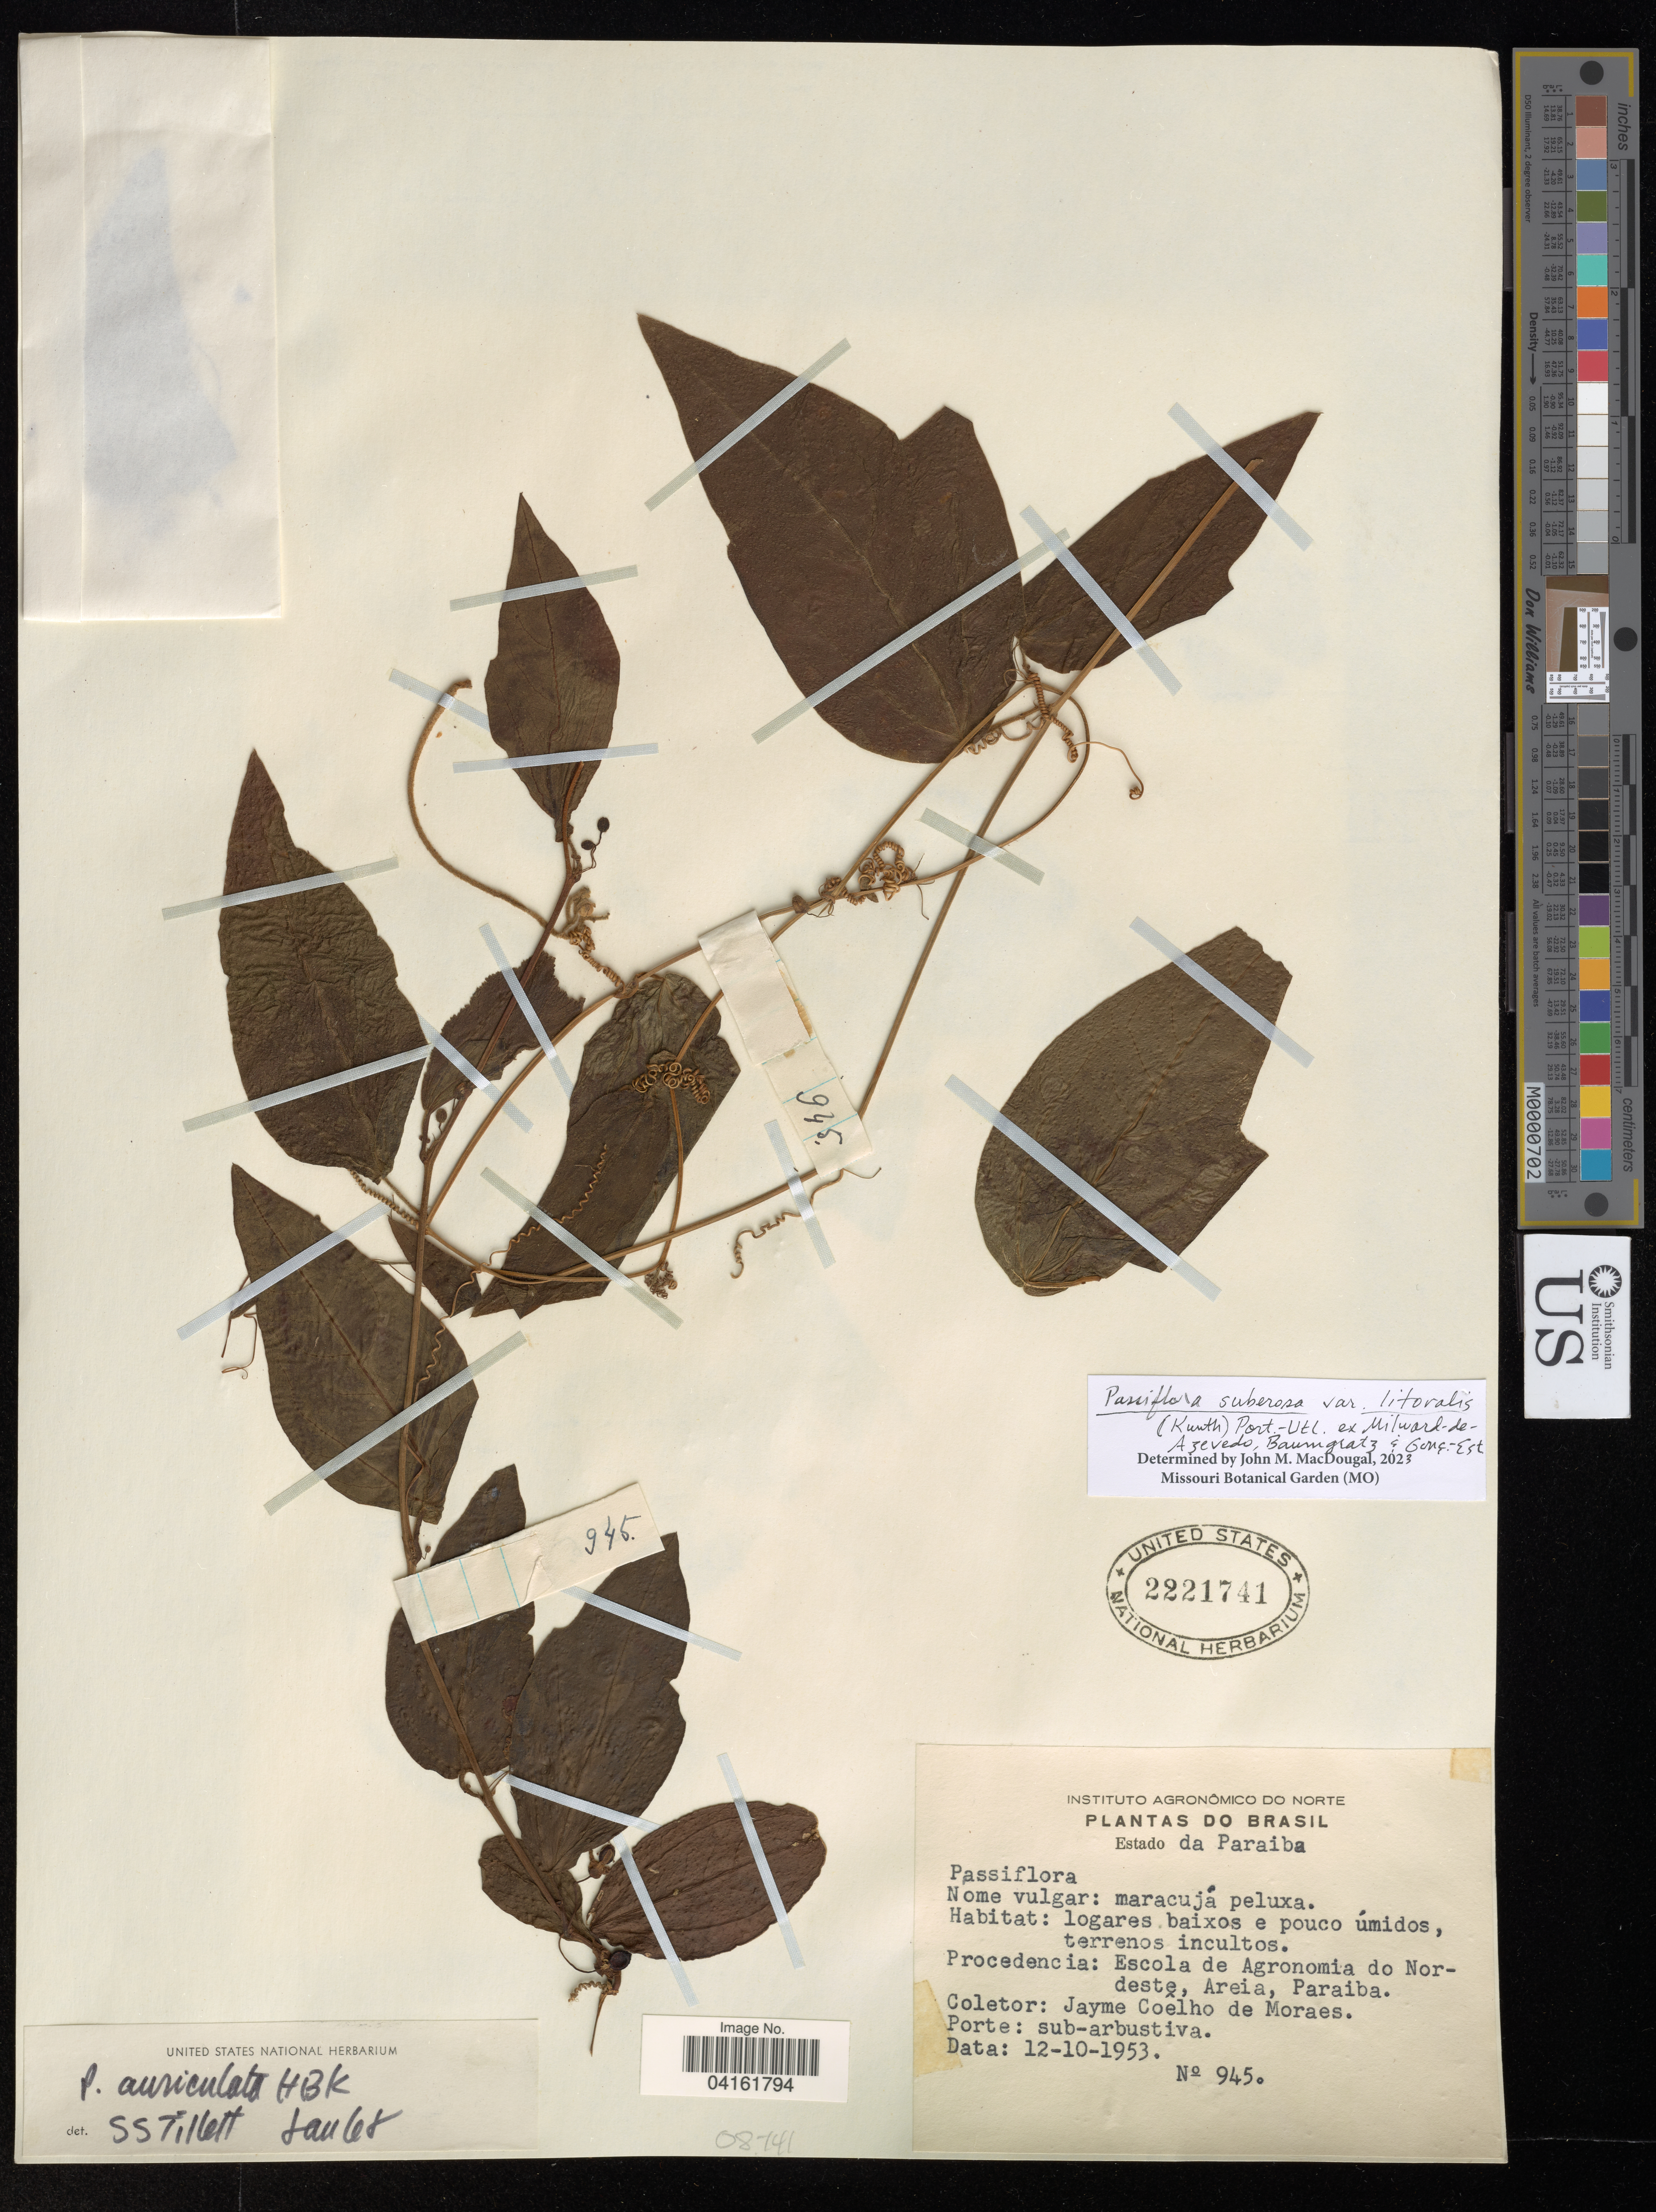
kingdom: Plantae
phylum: Tracheophyta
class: Magnoliopsida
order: Malpighiales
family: Passifloraceae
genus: Passiflora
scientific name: Passiflora suberosa subsp. litoralis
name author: (Kunth) Port.-Utl. et al.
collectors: J. Coelho de Moraes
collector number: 945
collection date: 1953-10-12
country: Brazil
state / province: Paraíba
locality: Procedencia: Escola de Agronomia do Nordeste, Areia.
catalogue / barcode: US 2221741